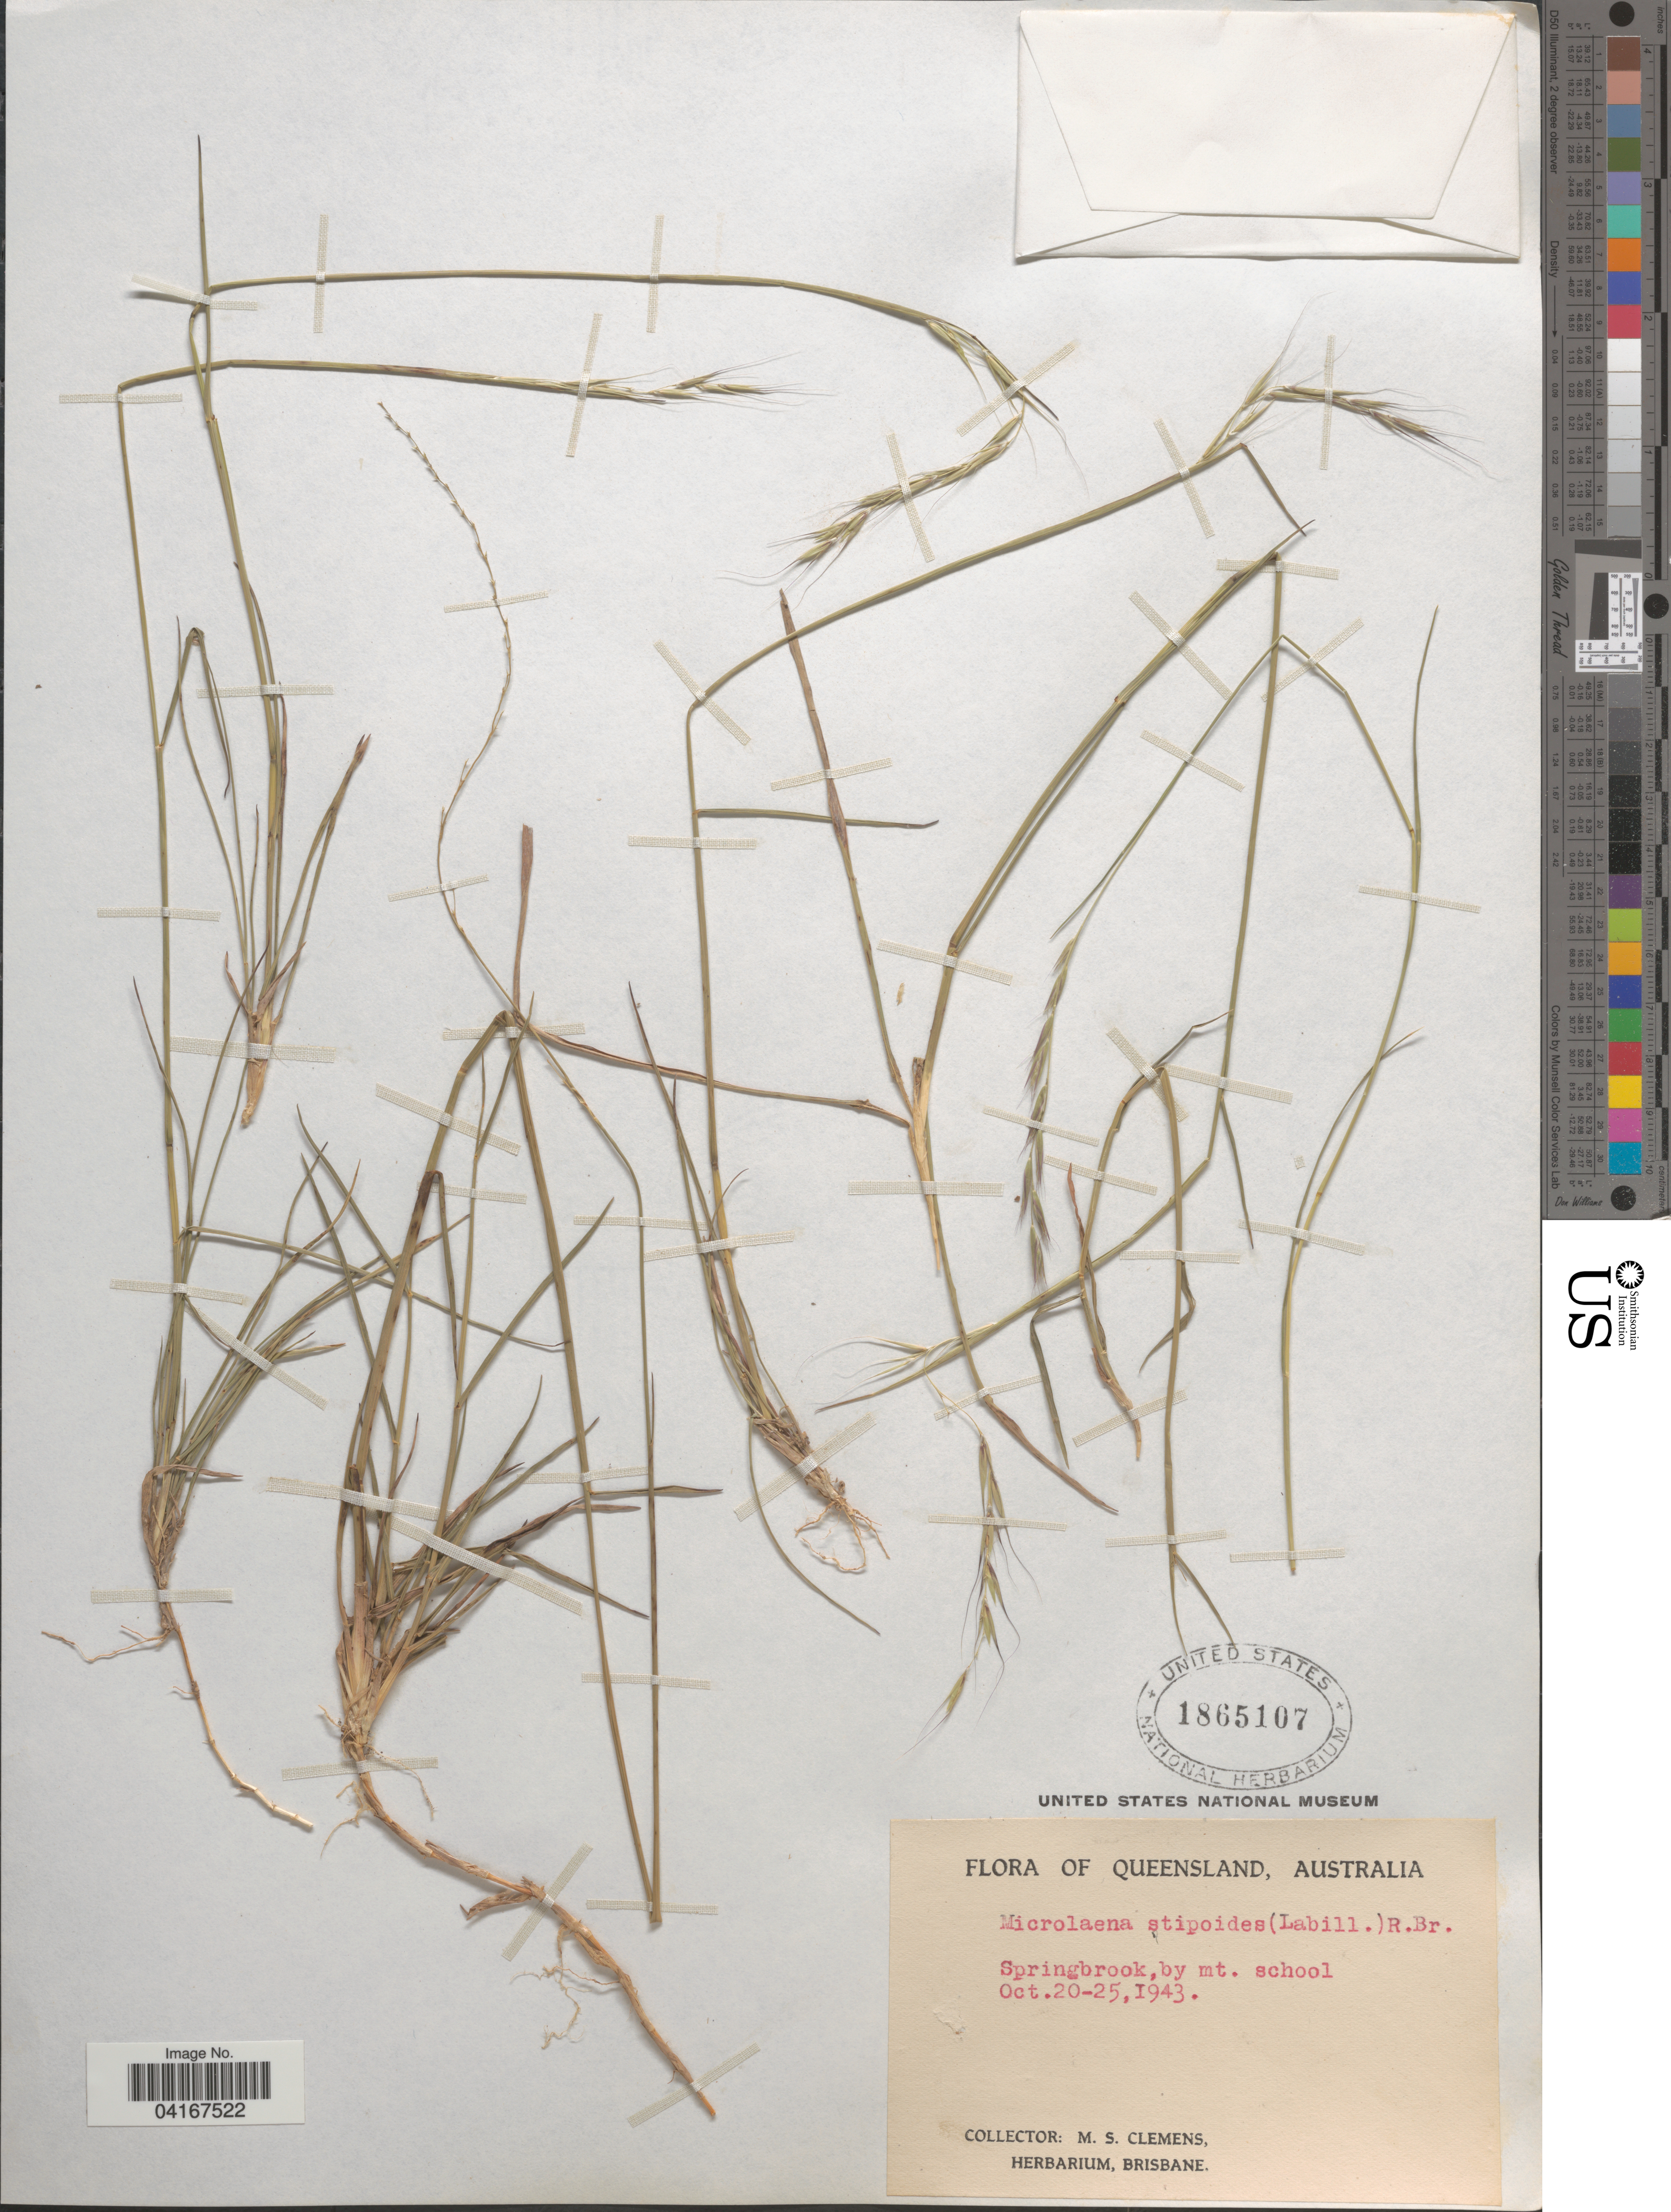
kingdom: Plantae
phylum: Tracheophyta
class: Liliopsida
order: Poales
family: Poaceae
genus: Microlaena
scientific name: Microlaena stipoides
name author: (Labill.) R. Br.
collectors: M. S. Clemens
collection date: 1943-10-10/1943-10-25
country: Australia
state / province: Queensland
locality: Springbook, by mt. school.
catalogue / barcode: US 1865107